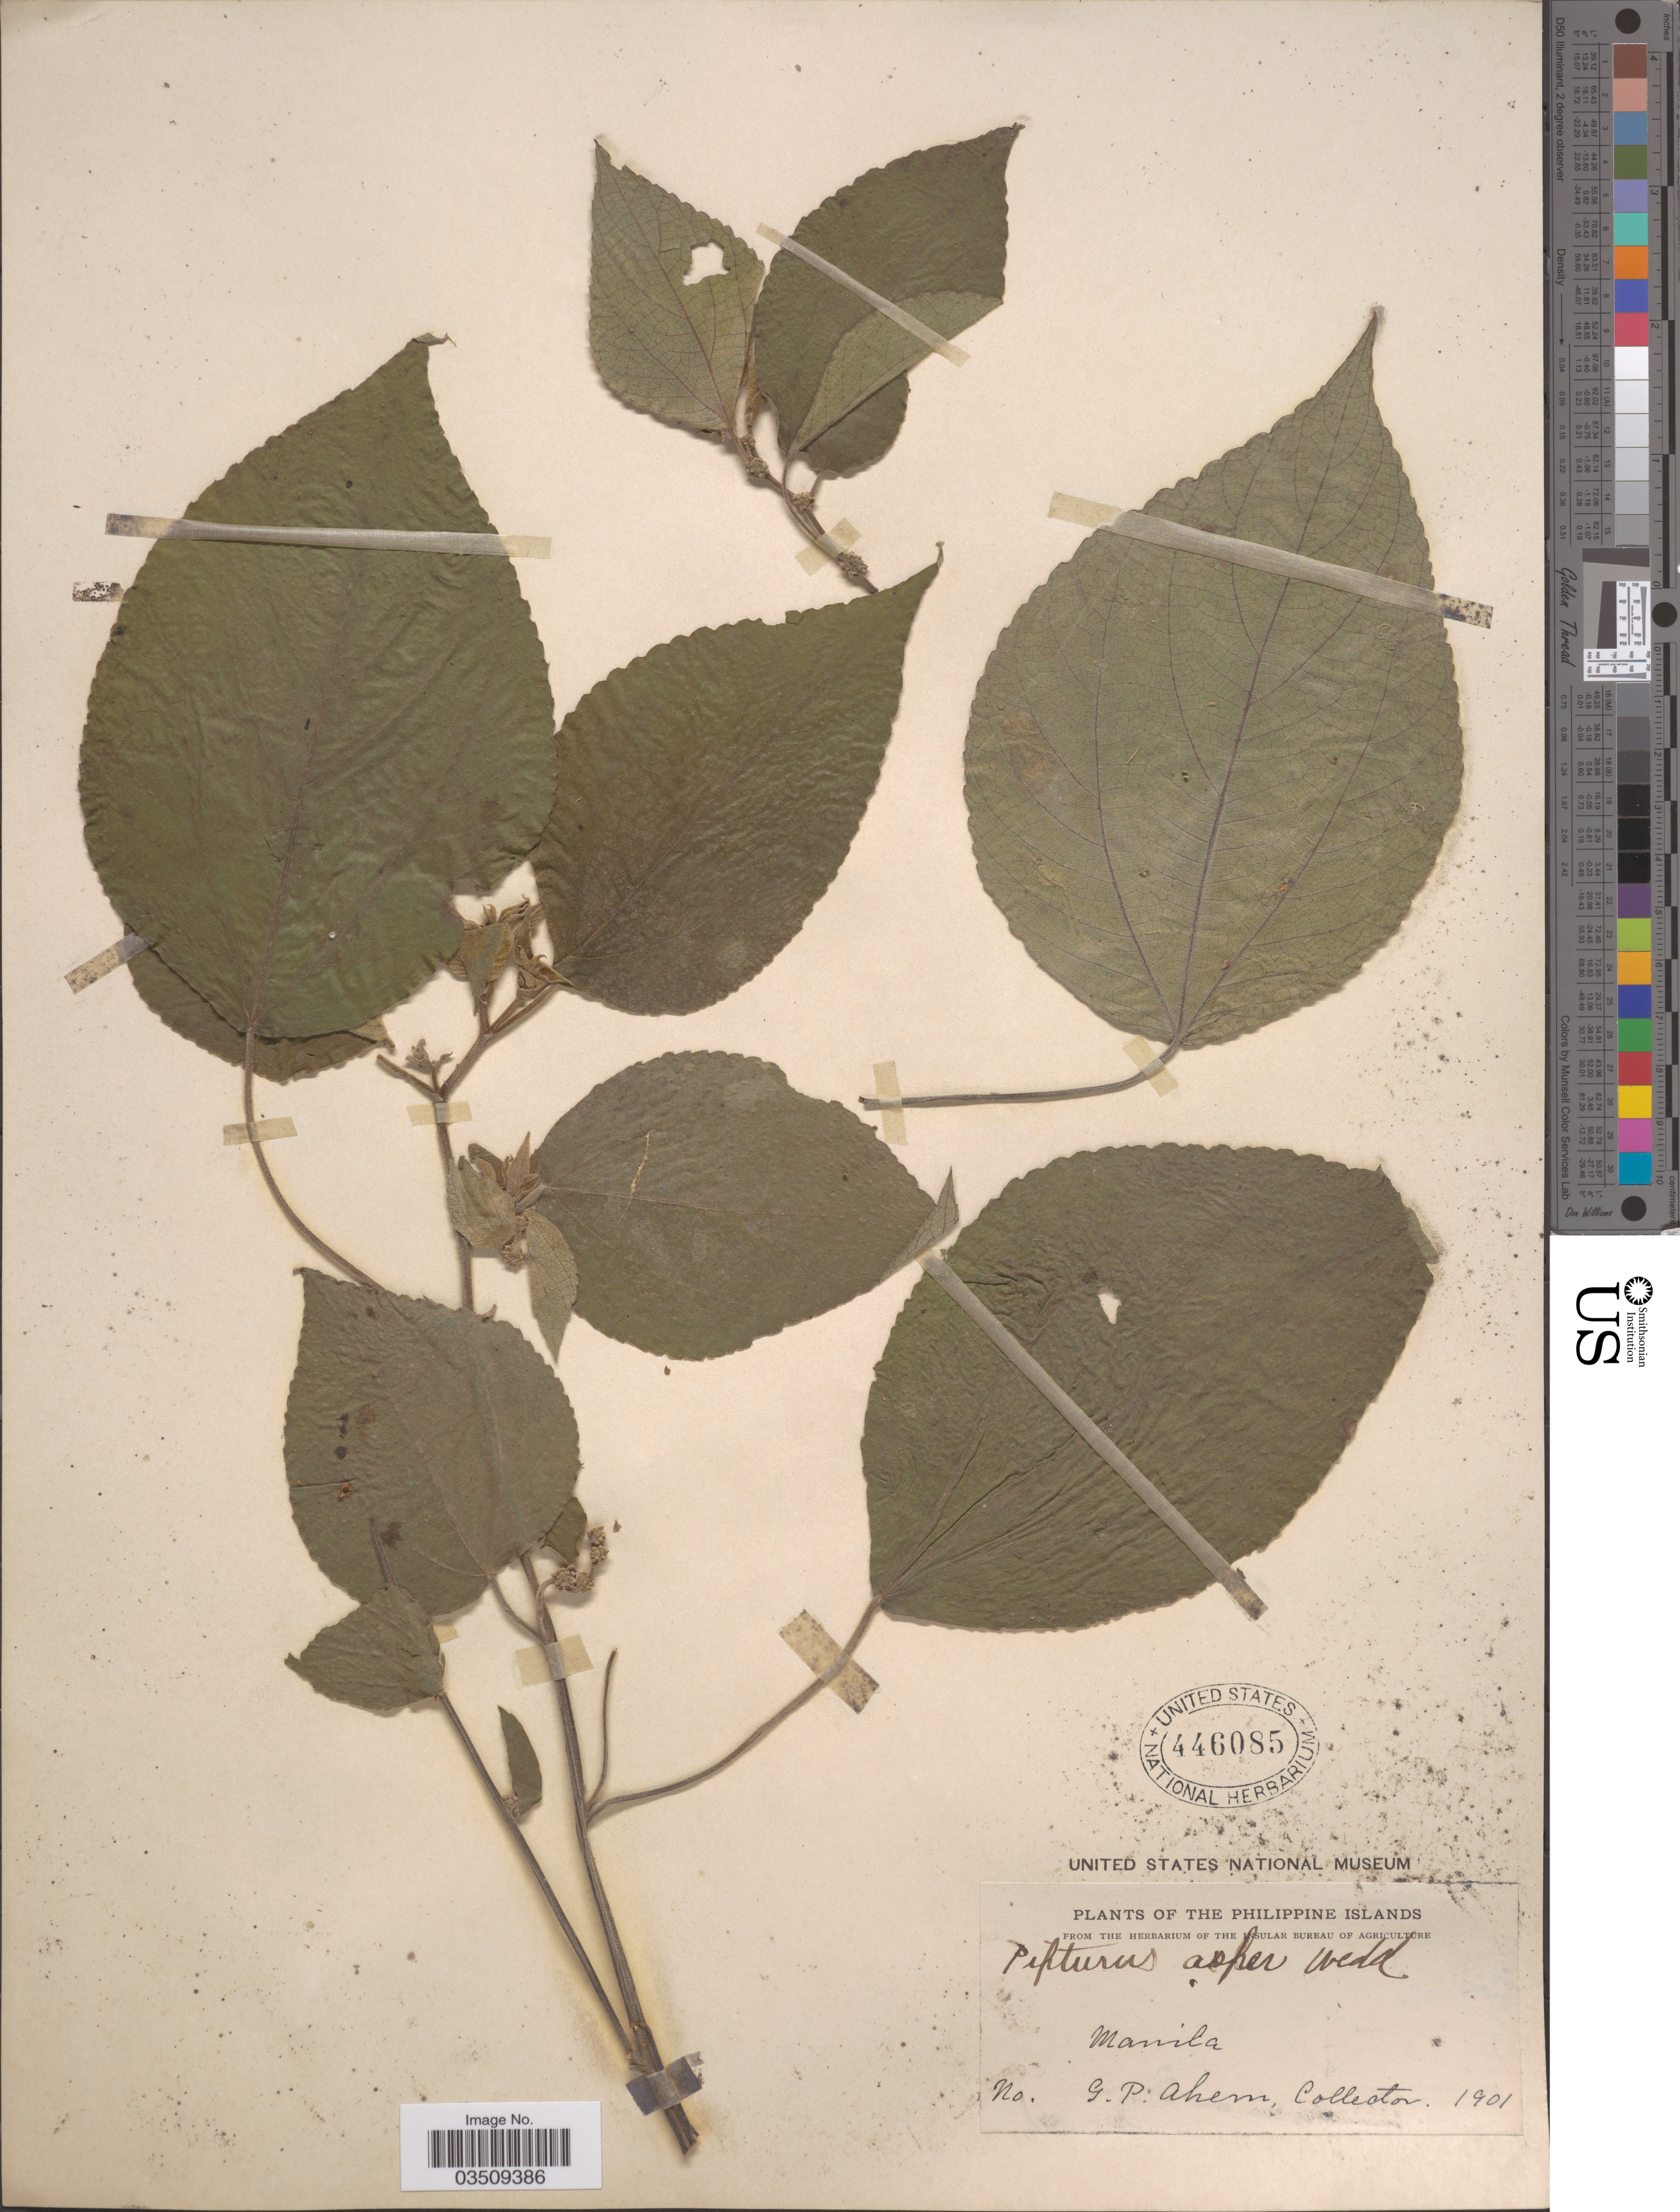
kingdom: Plantae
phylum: Tracheophyta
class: Magnoliopsida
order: Rosales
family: Urticaceae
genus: Pipturus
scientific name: Pipturus arborescens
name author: (Link) C.B. Rob.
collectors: G. Ahern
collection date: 1901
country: Philippines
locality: Manila.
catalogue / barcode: US 446085